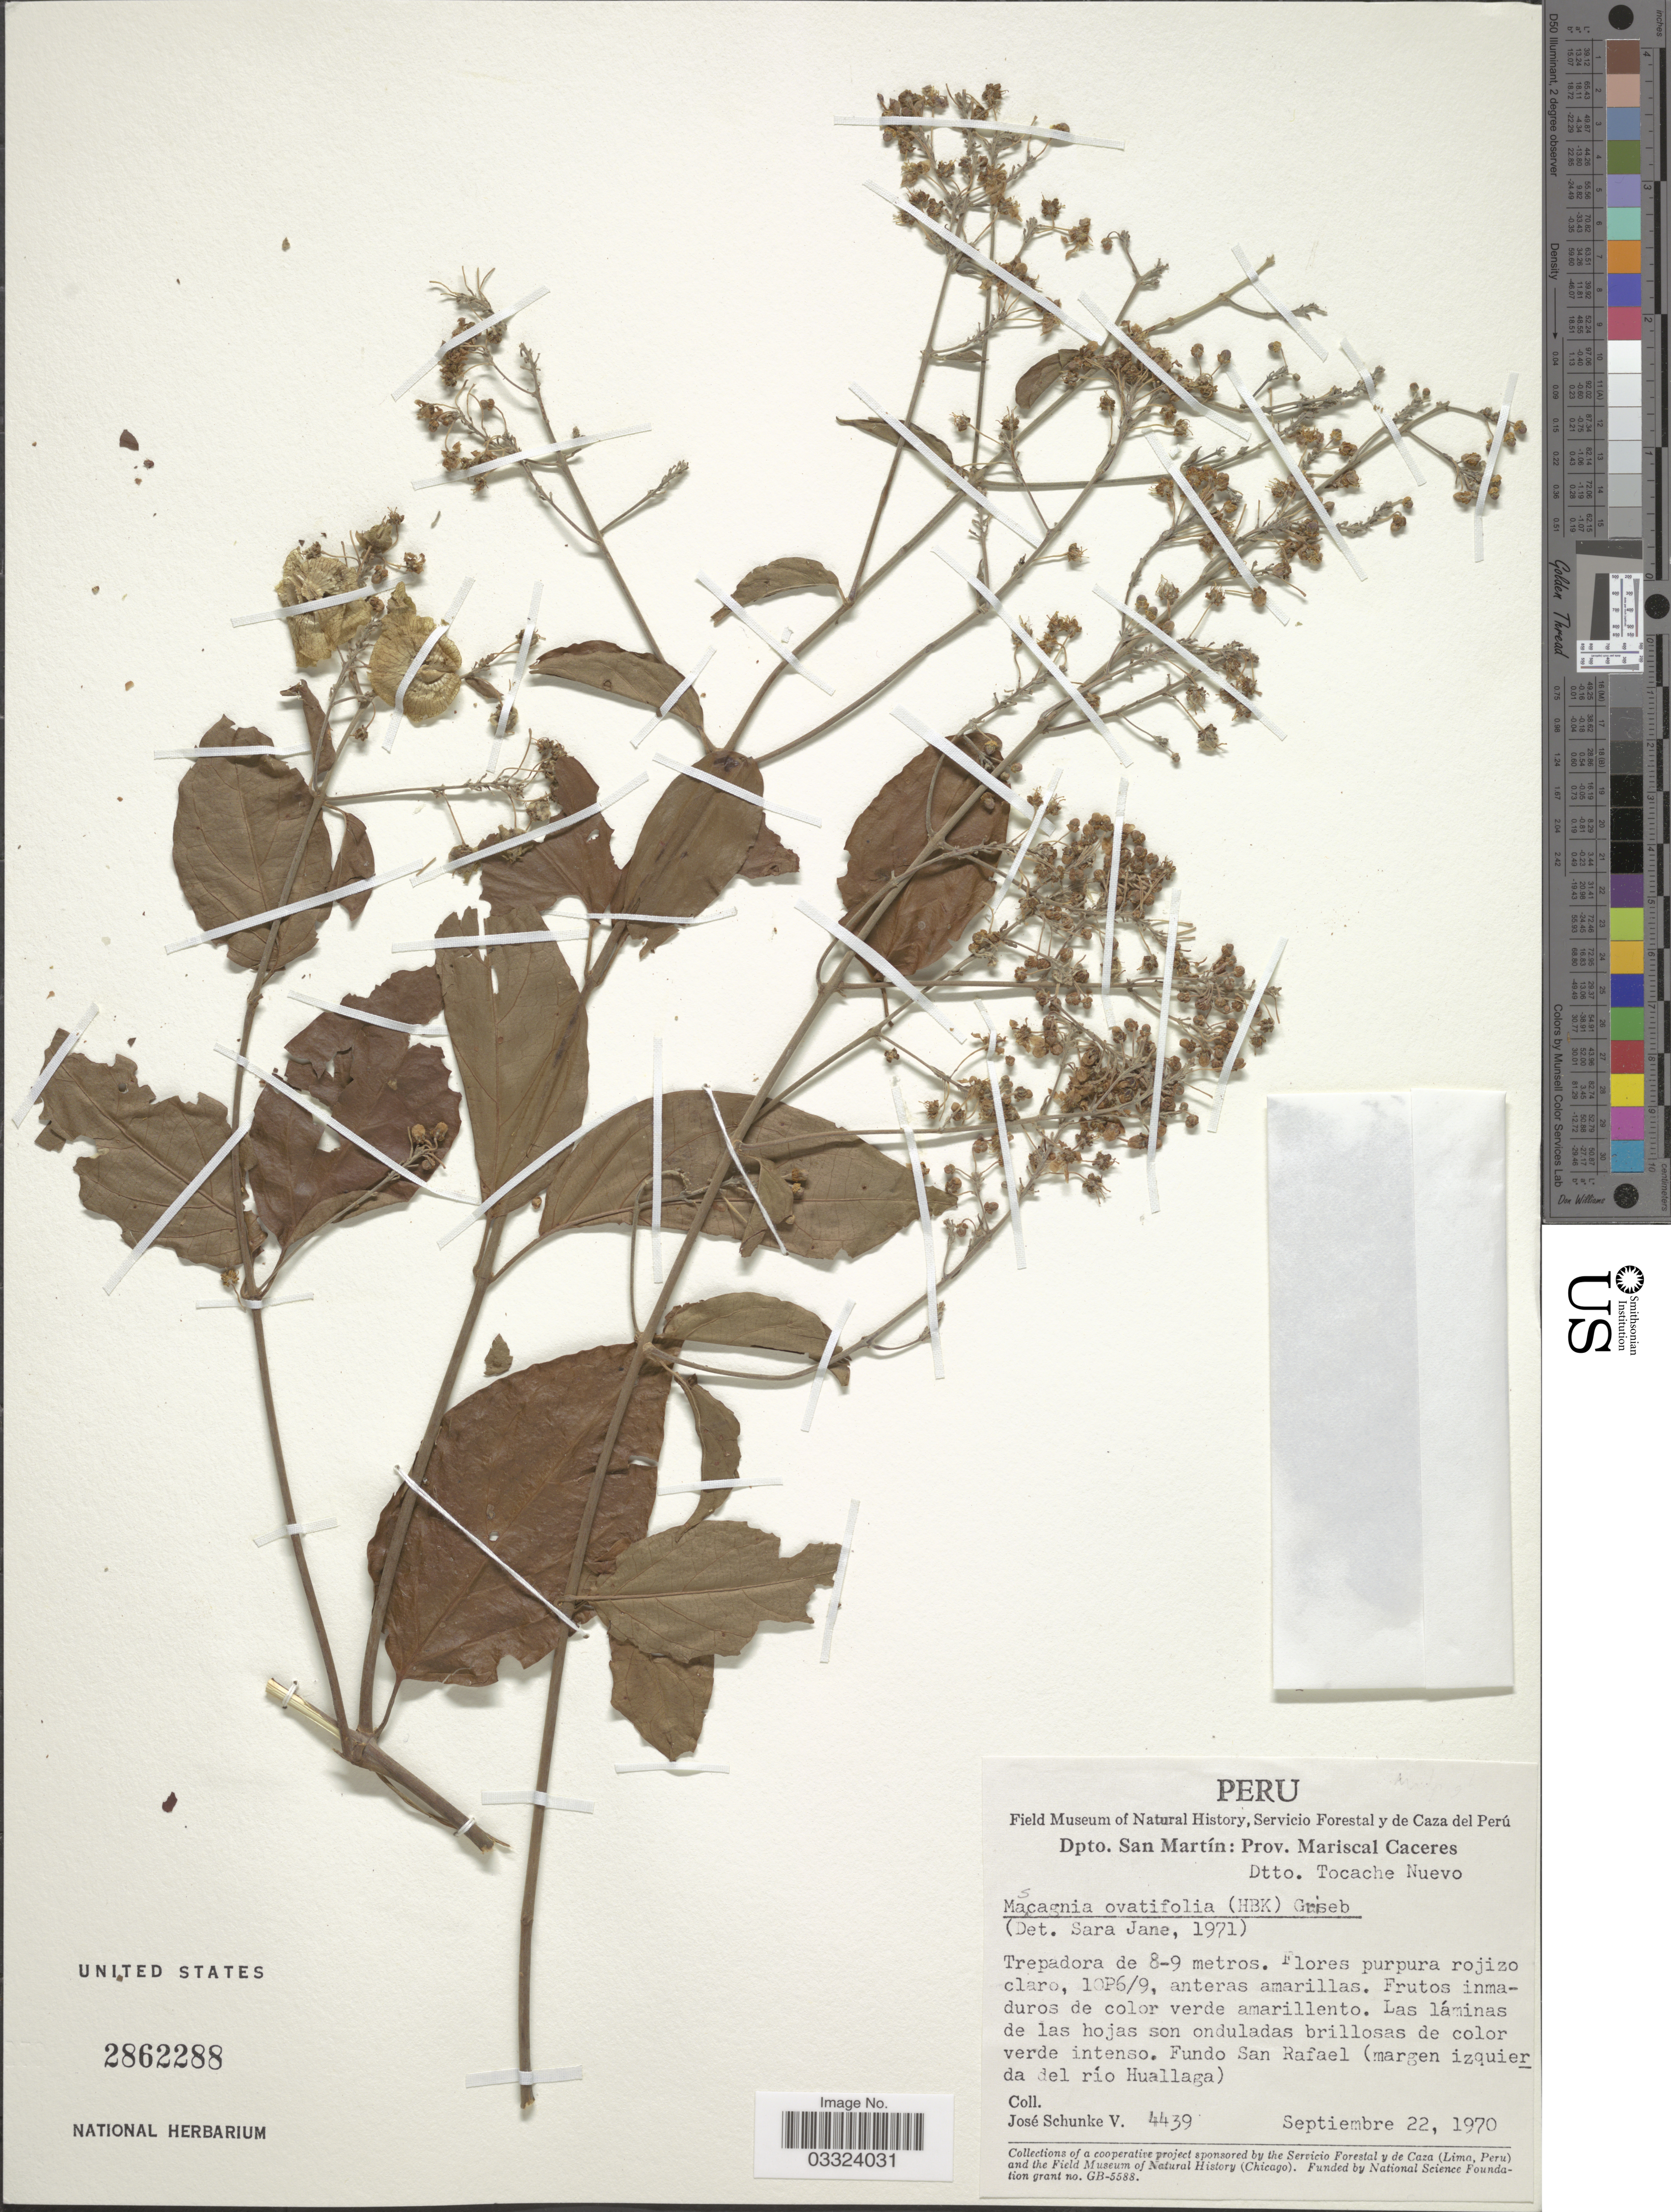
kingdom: Plantae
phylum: Tracheophyta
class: Magnoliopsida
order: Malpighiales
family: Malpighiaceae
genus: Mascagnia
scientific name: Mascagnia ovatifolia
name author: (Kunth) Griseb.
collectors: J. Schunke Vigo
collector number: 4439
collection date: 1970-09-22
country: Peru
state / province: San Martín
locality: Dpto. San Martín: Prov. Mariscal Caceres, Dtto. Tocache Nuevo. Fundo San Rafael (margen izquierda del río Huallaga).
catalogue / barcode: US 2862288